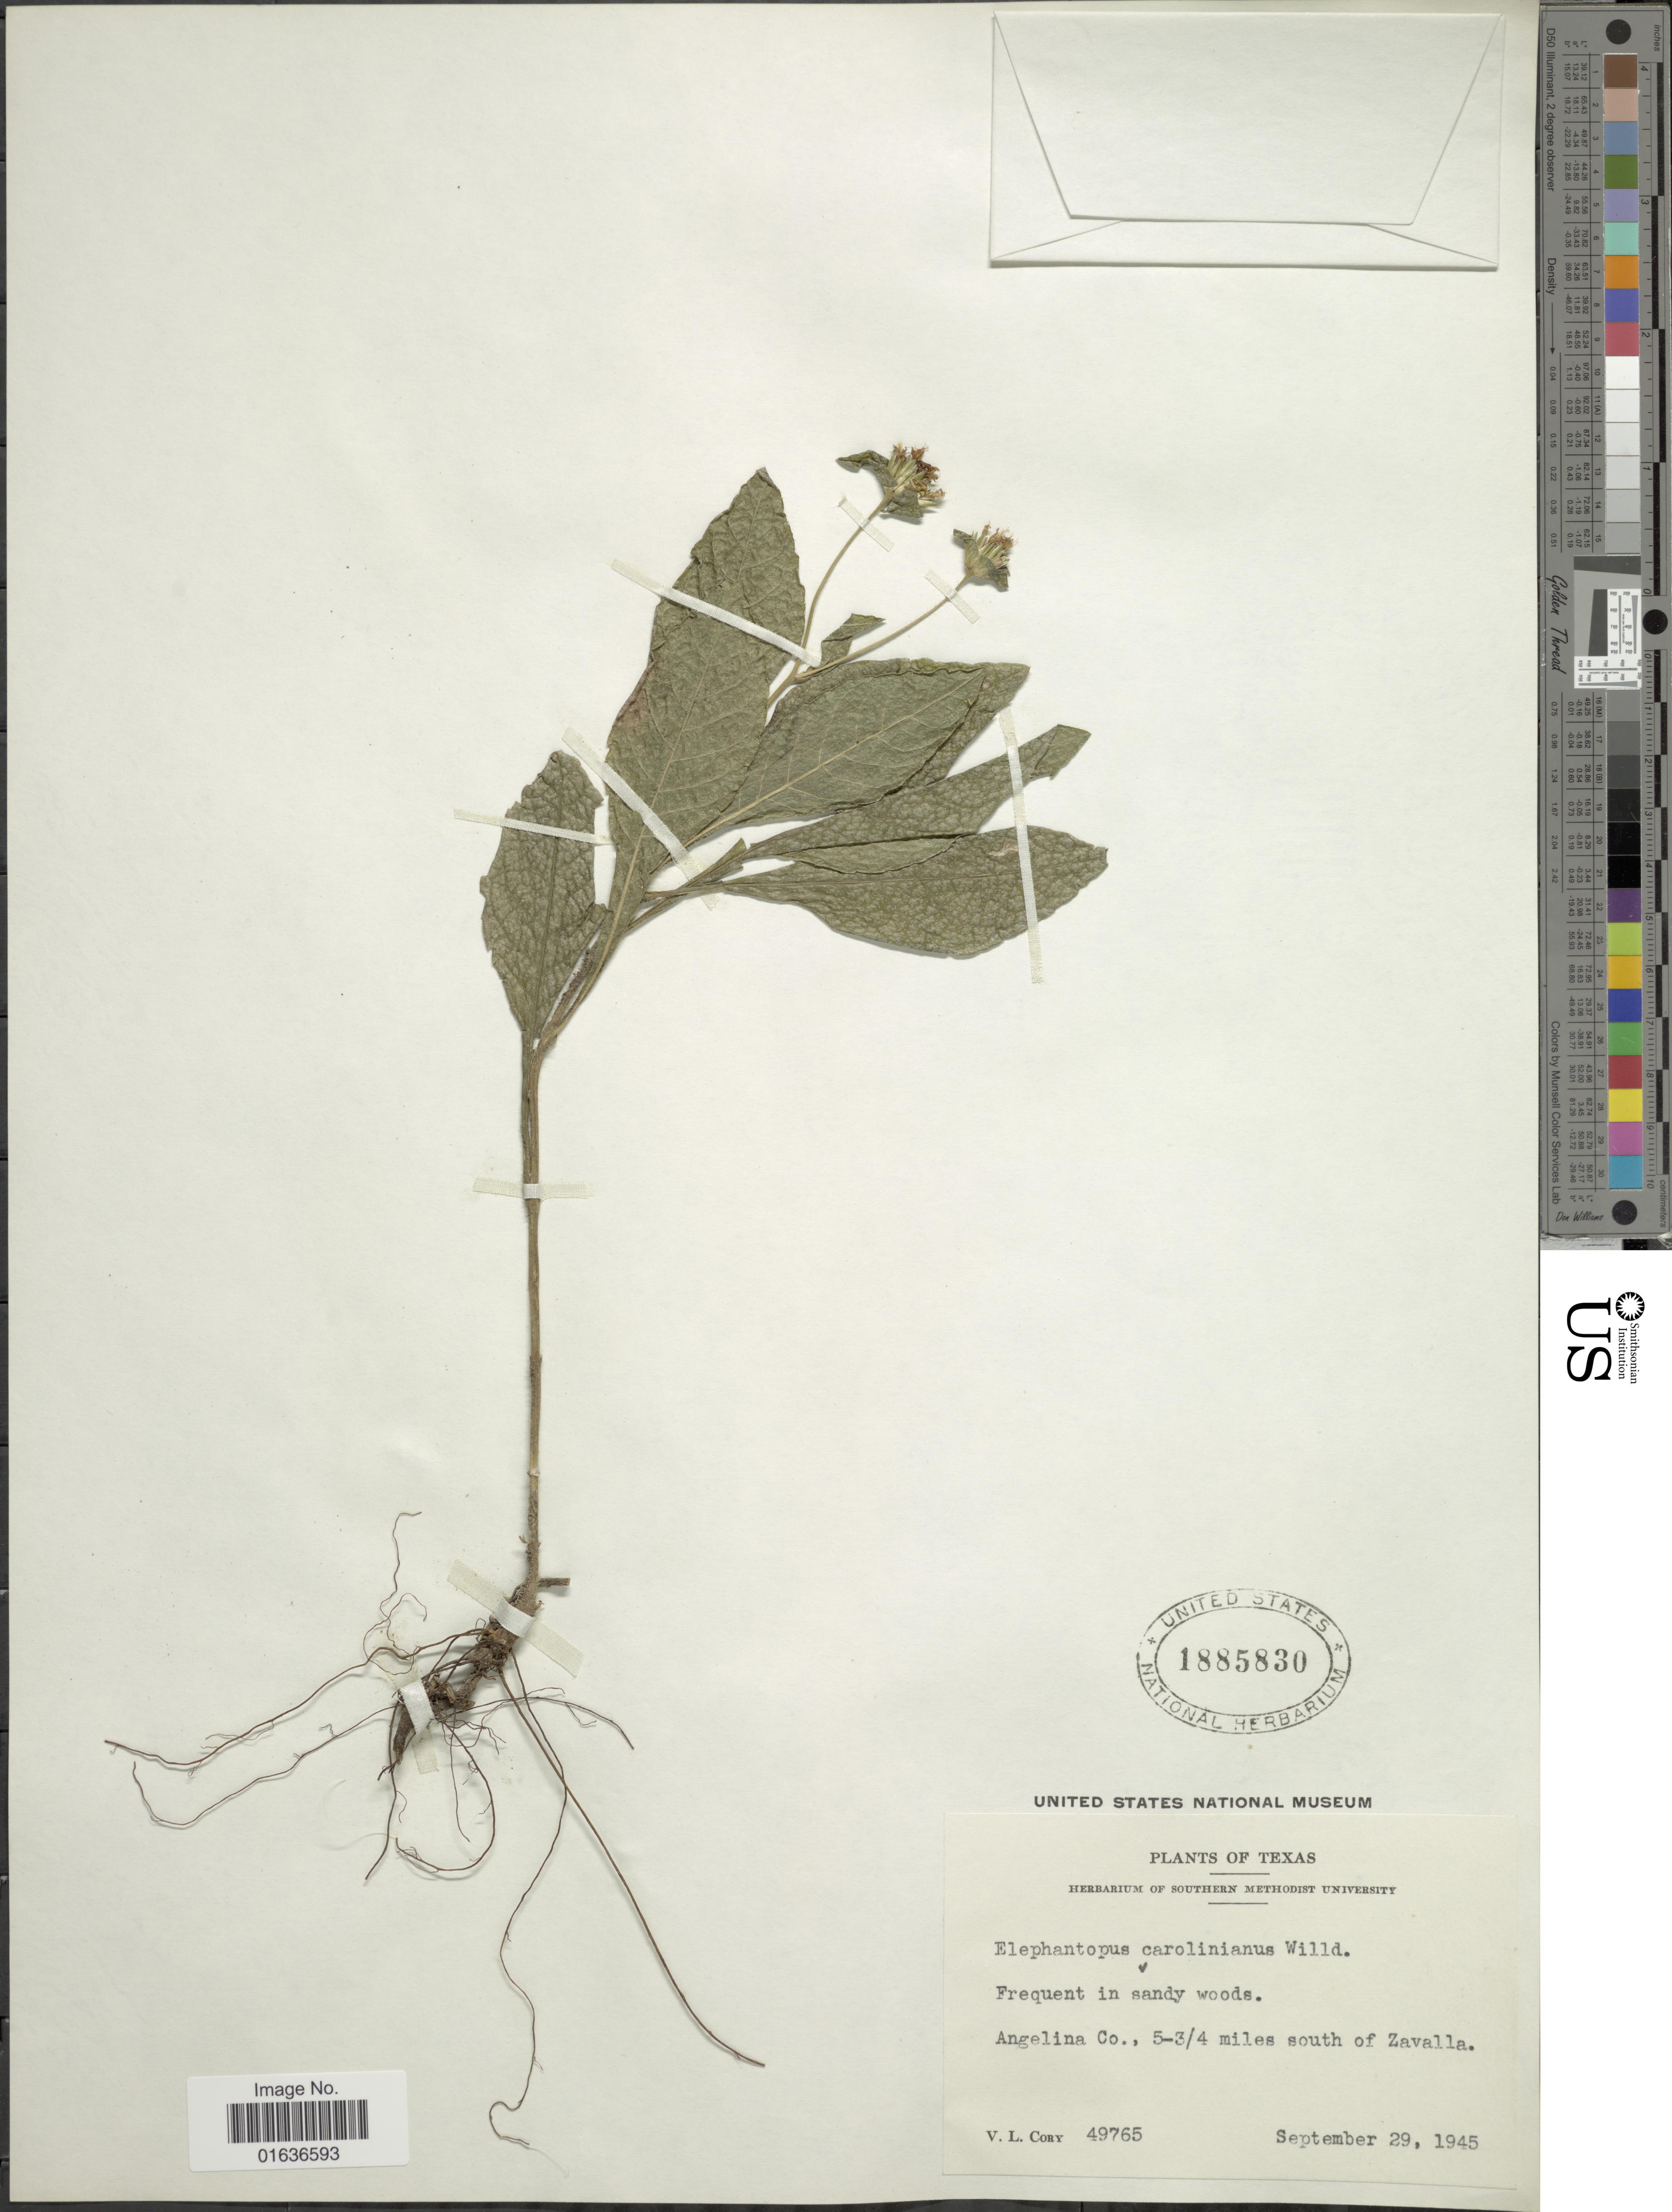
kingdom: Plantae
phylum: Tracheophyta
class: Magnoliopsida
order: Asterales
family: Asteraceae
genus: Elephantopus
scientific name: Elephantopus carolinianus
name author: Raeusch.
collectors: V. Cory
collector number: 49765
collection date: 1945-09-29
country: United States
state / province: Texas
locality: Angelina Co. 5-3/4 miles south of Zavalla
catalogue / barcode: US 1885830